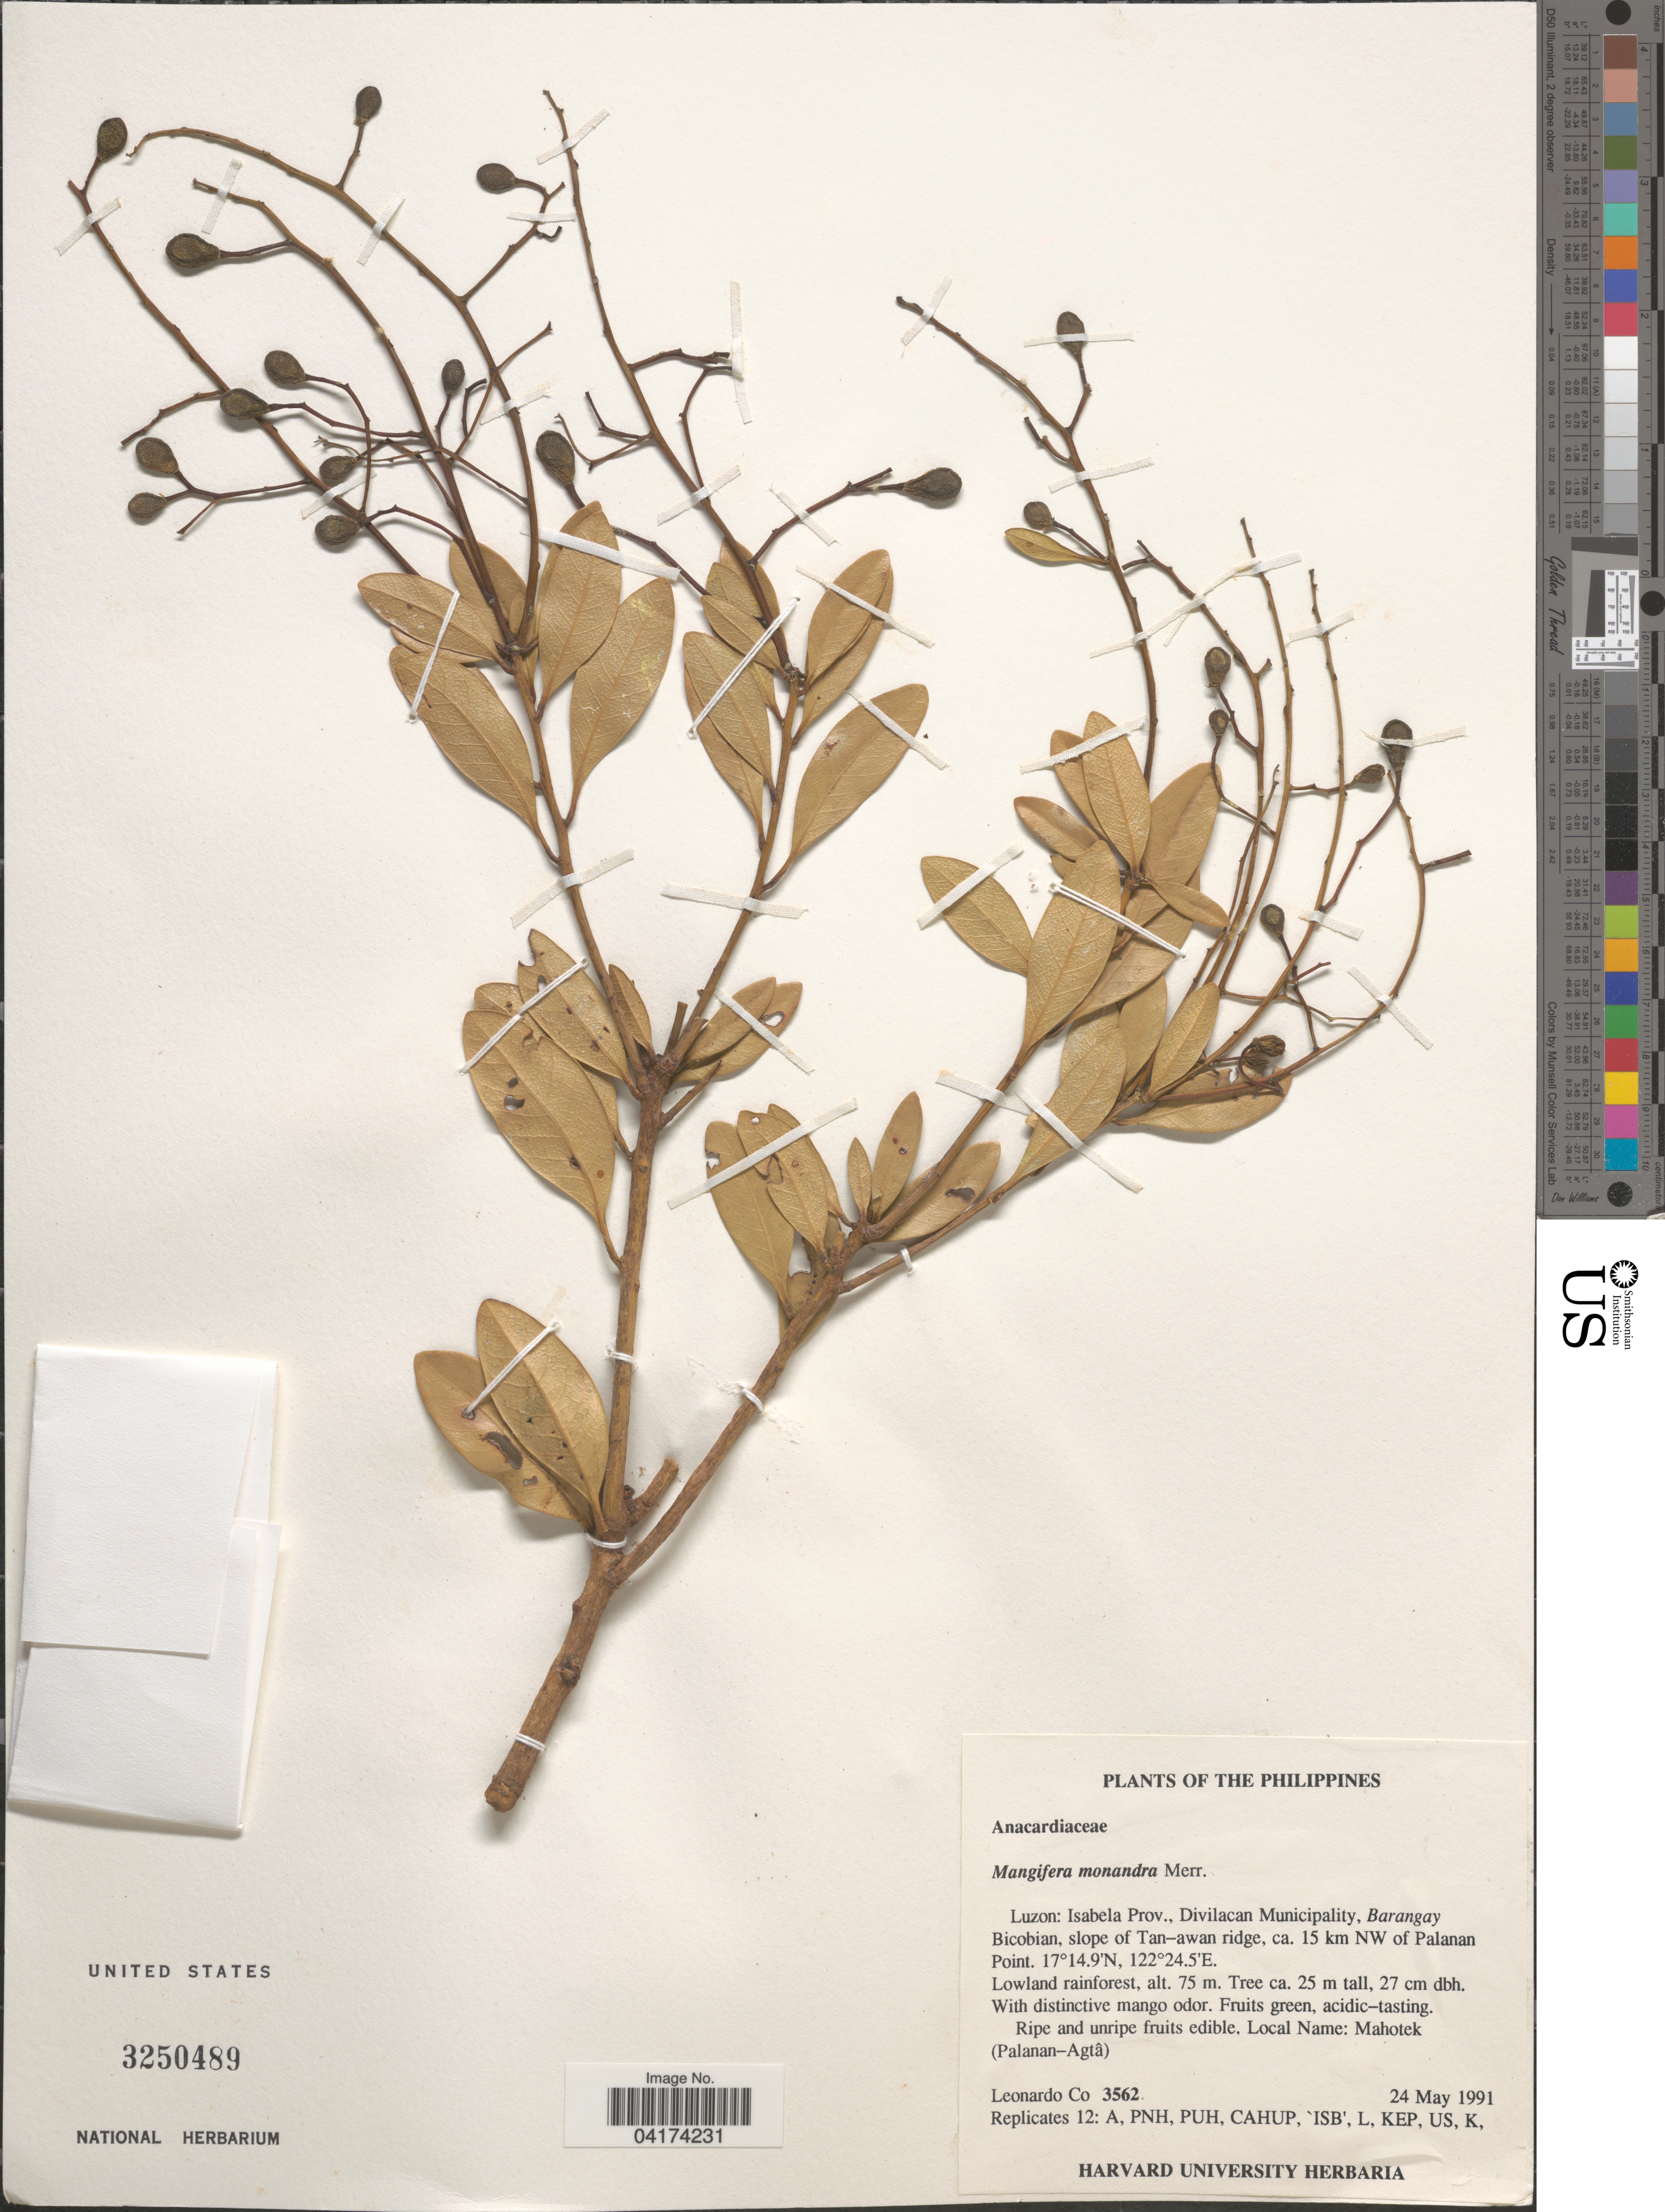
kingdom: Plantae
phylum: Tracheophyta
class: Magnoliopsida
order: Sapindales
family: Anacardiaceae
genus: Mangifera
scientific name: Mangifera monandra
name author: Merr.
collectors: L. Co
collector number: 3562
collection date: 1991-05-24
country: Philippines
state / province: Cagayan Valley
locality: Luzon: Isabela Prov., Divilacan Municipality, Barangay Bivobian, slope of Tan-awan ridge, ca. 15 km NW of Palanan Point.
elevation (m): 75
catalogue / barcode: US 3250489